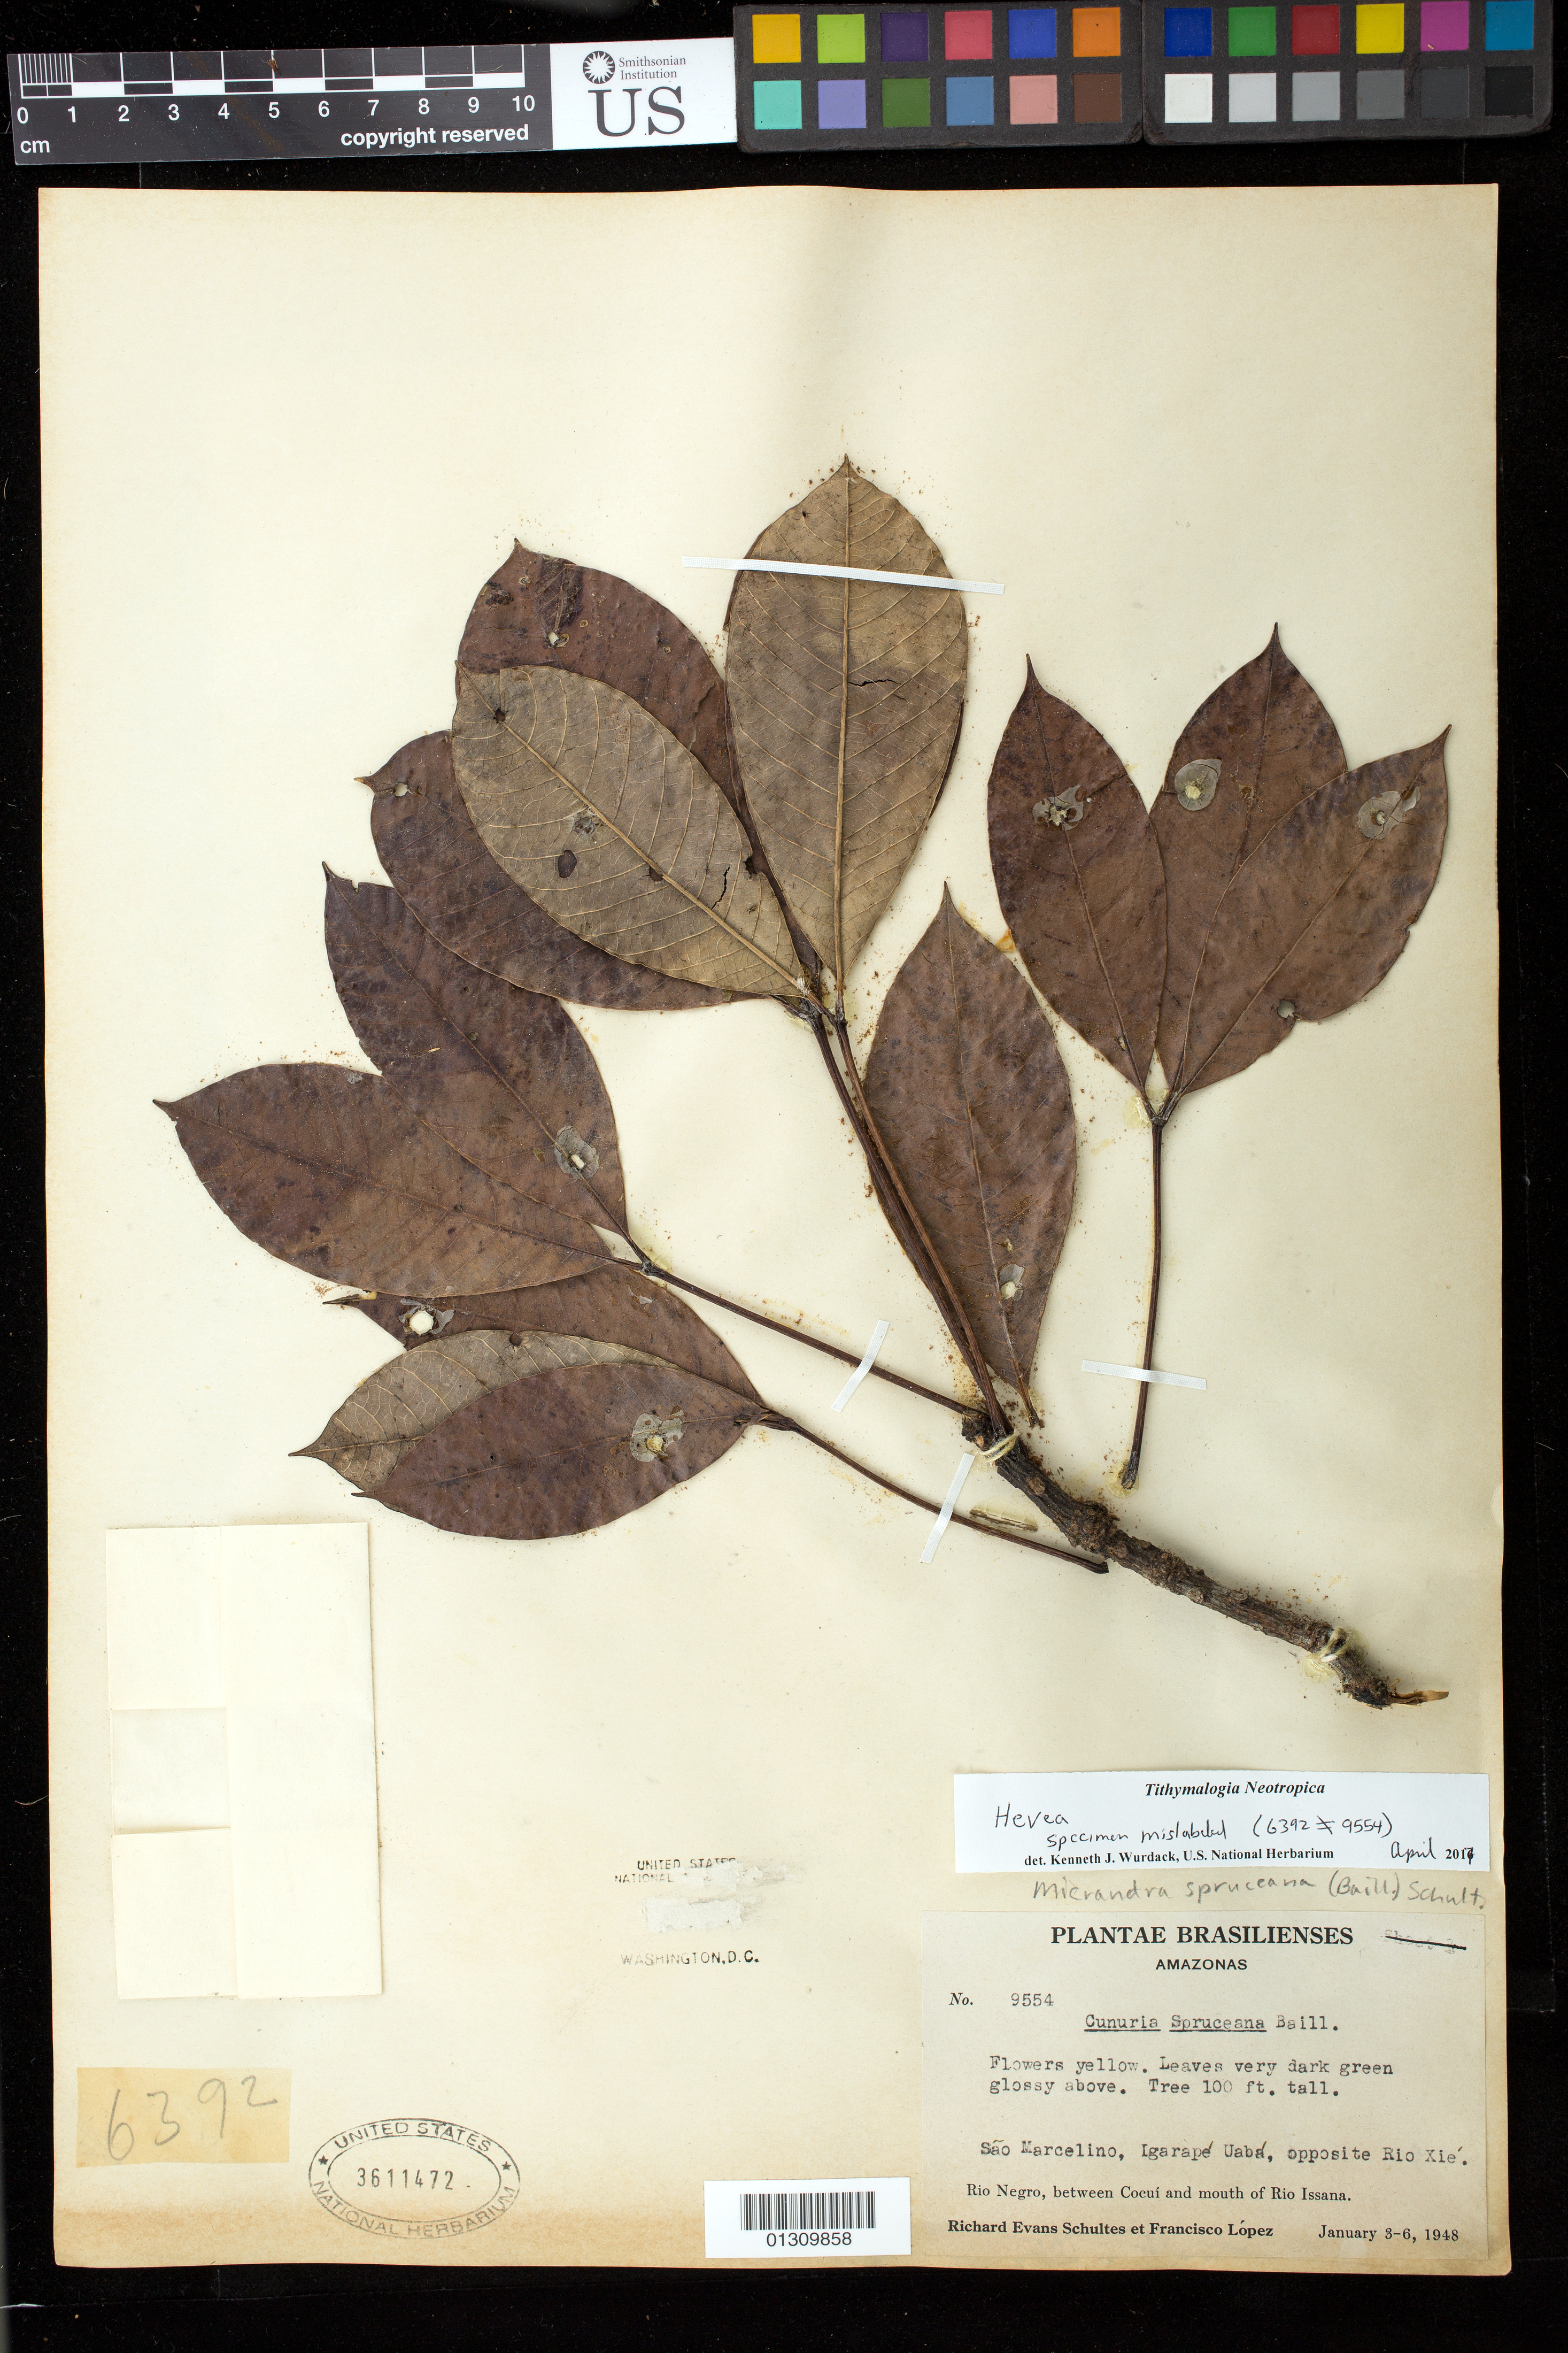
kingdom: Plantae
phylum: Tracheophyta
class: Magnoliopsida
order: Malpighiales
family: Euphorbiaceae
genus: Hevea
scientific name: Hevea sp.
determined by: Wurdack, Kenneth J., (US), Smithsonian Institution - National Museum of Natural History (UNITED STATES)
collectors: R. E. Schultes & F. López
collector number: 9554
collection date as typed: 3-6 Jan 1948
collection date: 1948-01-03/1948-01-06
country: Brazil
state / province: Amazonas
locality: Sao Marcelino, Igarape Uaba, opposite Rio Xie. Rio Negro, between Cocui and Mouth of Rio Issana.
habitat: Tree.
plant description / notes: K. wurdack noes that this is mislabelled and should be #6392.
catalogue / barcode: US 3611472